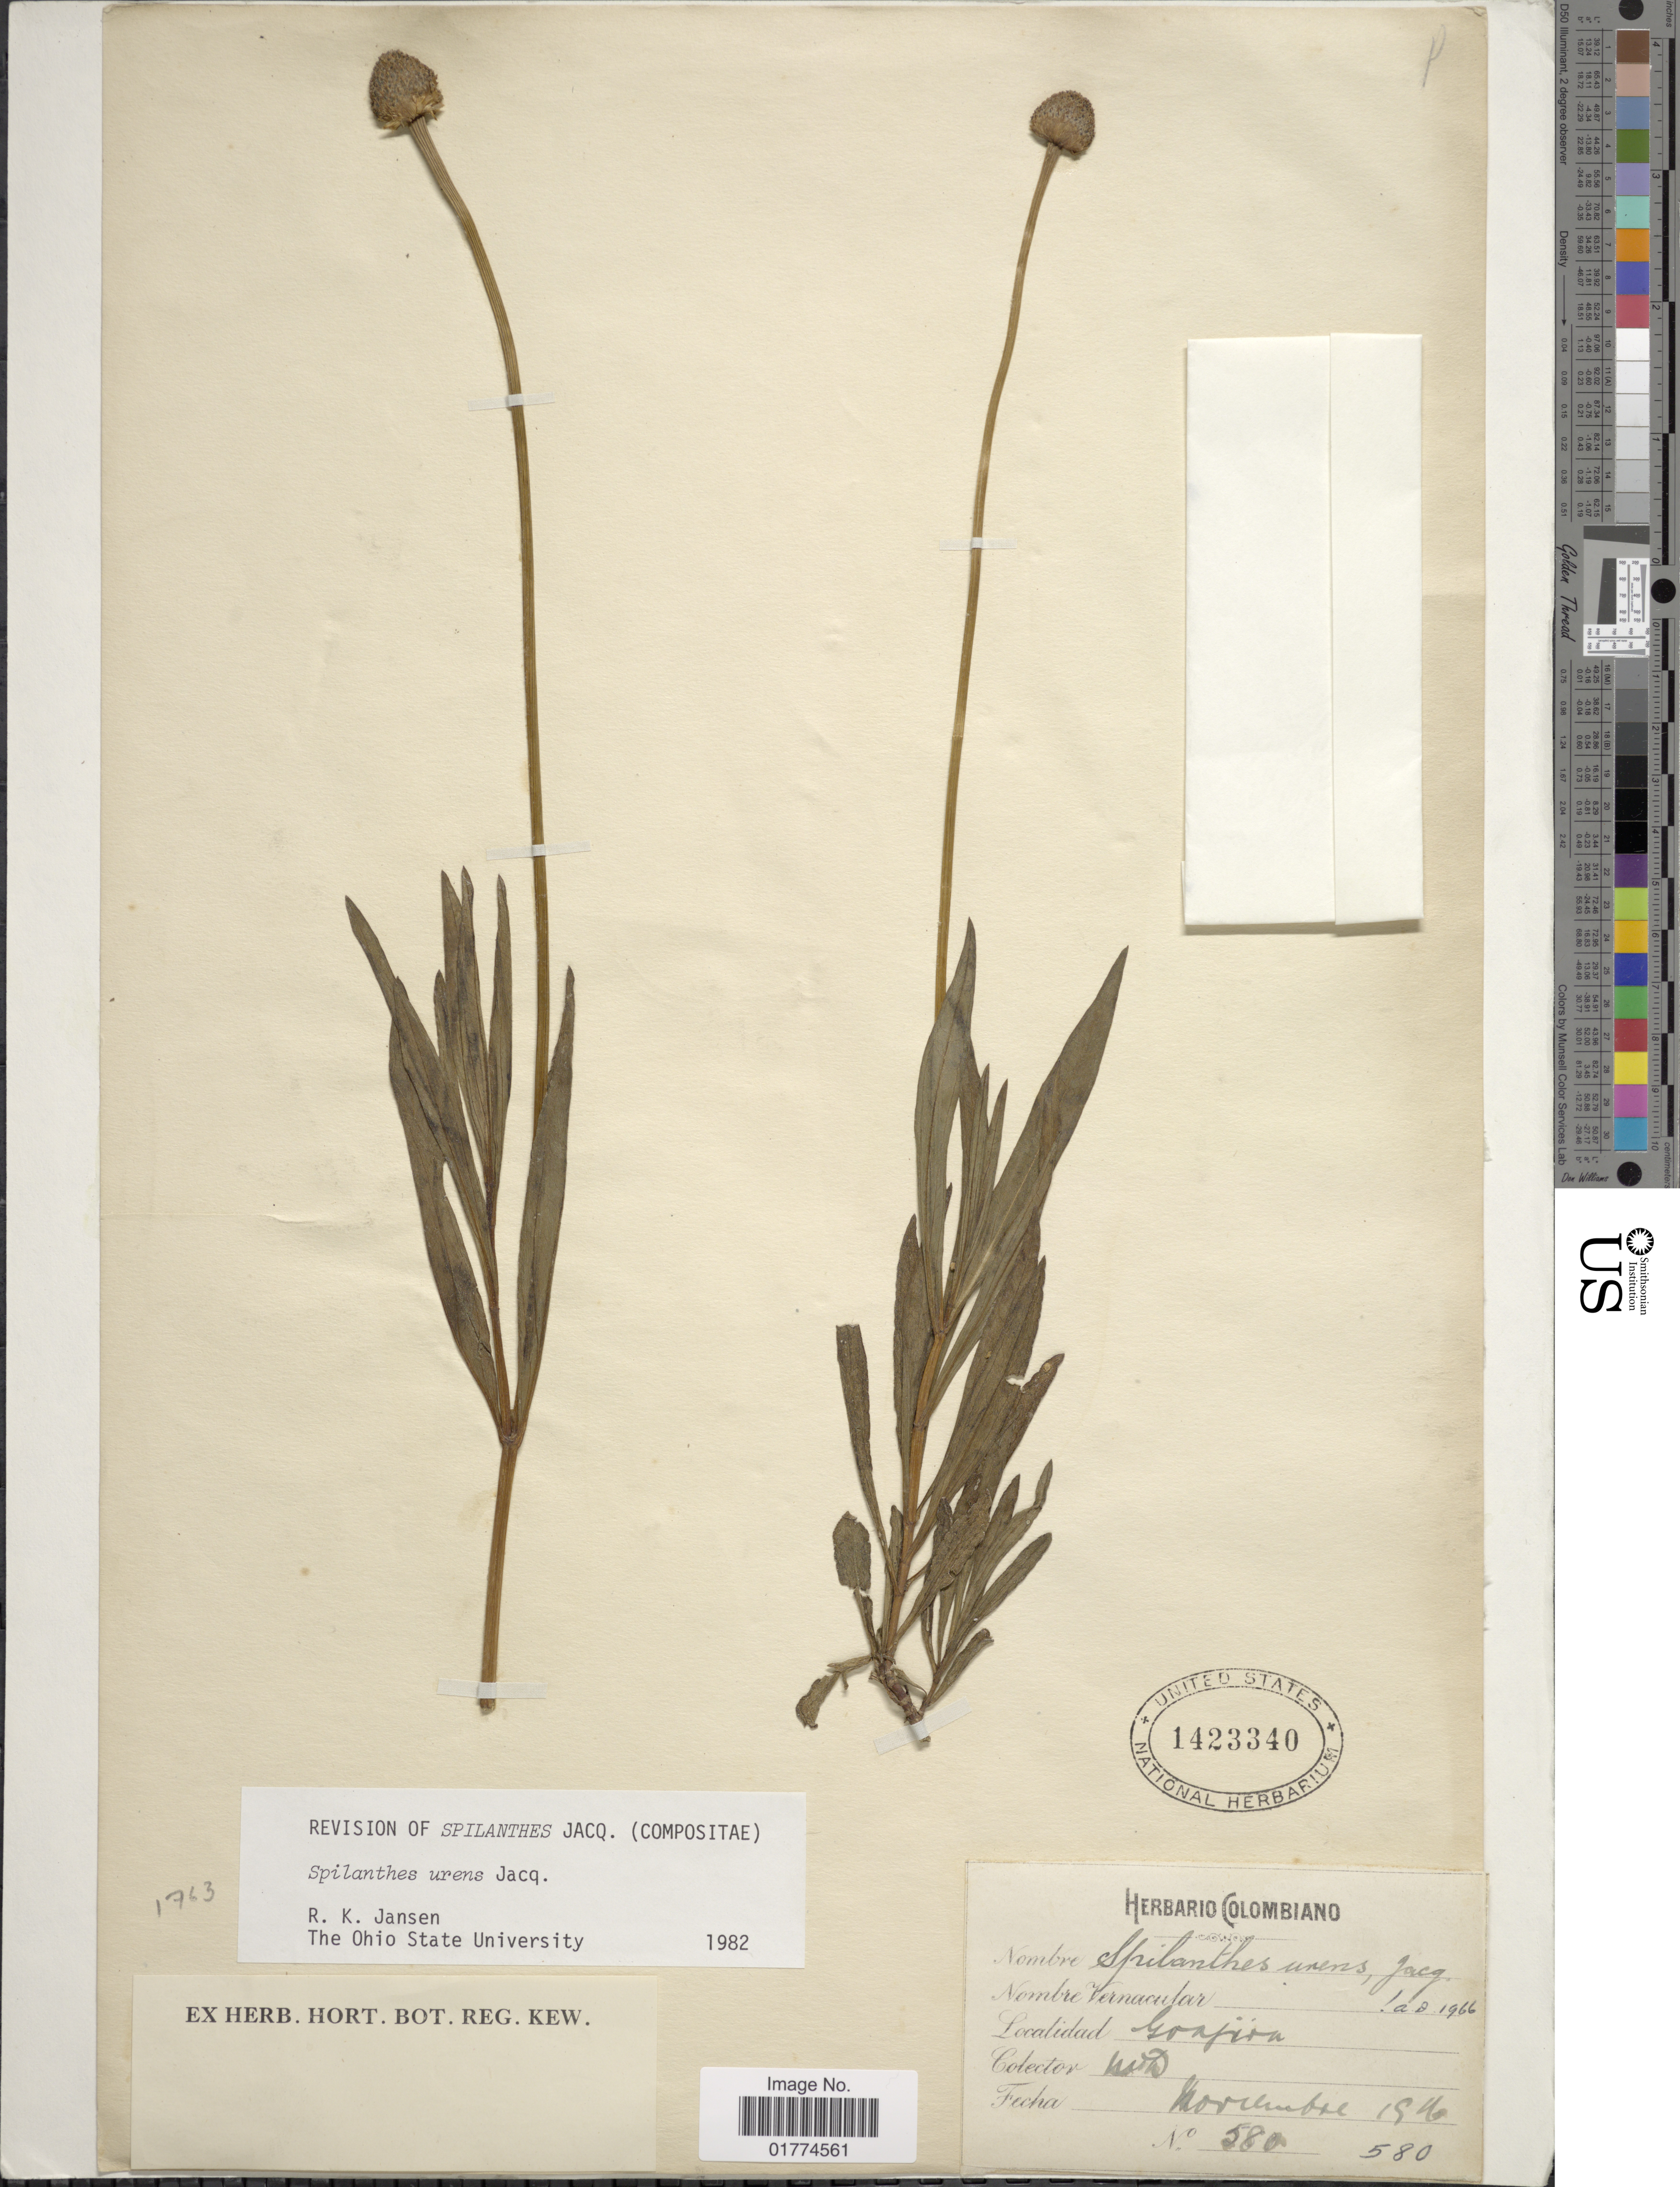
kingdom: Plantae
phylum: Tracheophyta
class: Magnoliopsida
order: Asterales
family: Asteraceae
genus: Spilanthes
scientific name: Spilanthes urens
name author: Jacq.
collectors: W. D.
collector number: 580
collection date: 1911-11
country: Colombia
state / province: La Guajira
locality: Goajira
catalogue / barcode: US 1423340